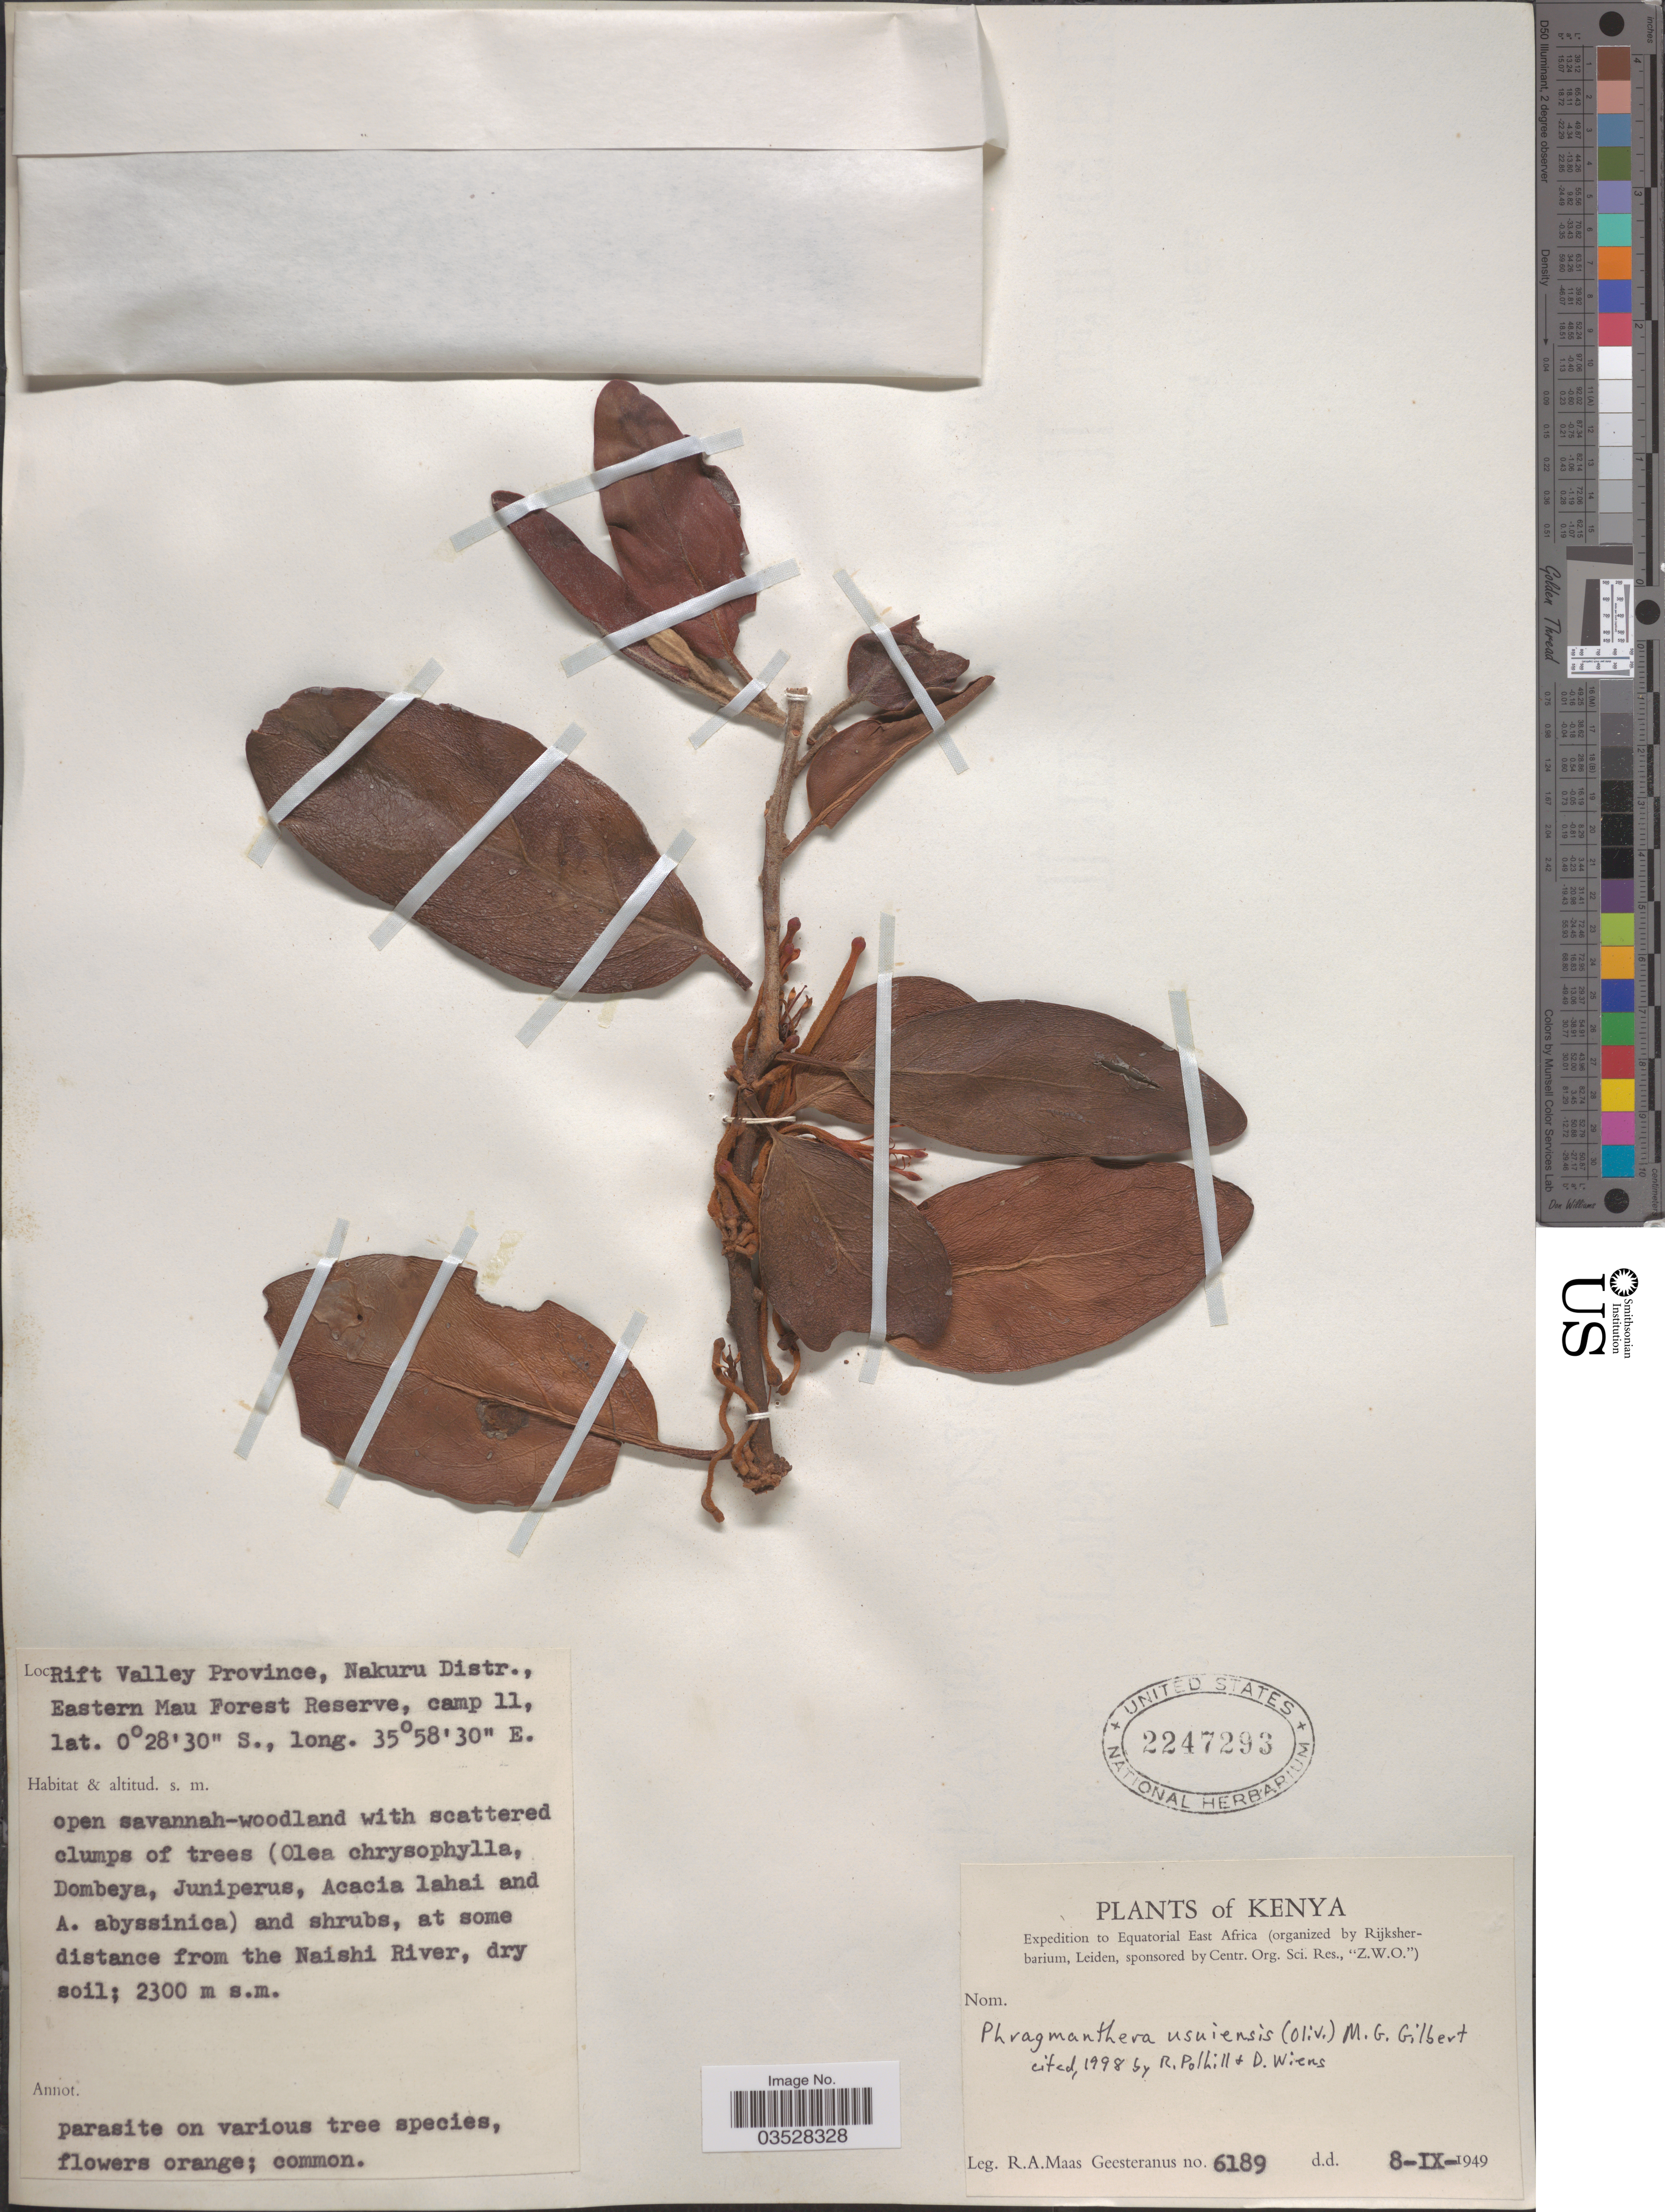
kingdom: Plantae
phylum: Tracheophyta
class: Magnoliopsida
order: Santalales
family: Loranthaceae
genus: Phragmanthera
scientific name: Phragmanthera usuiensis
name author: (Oliv.) M.G. Gilbert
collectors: R. A. Maas Geesteranus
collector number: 6189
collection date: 1949-09-08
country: Kenya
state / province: Nakuru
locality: Equatorial East Africa. Nakuru Distr., Eastern Mau Forest Reserve, camp 11. At some distance from the Naishi River.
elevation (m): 2300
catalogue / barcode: US 2247293